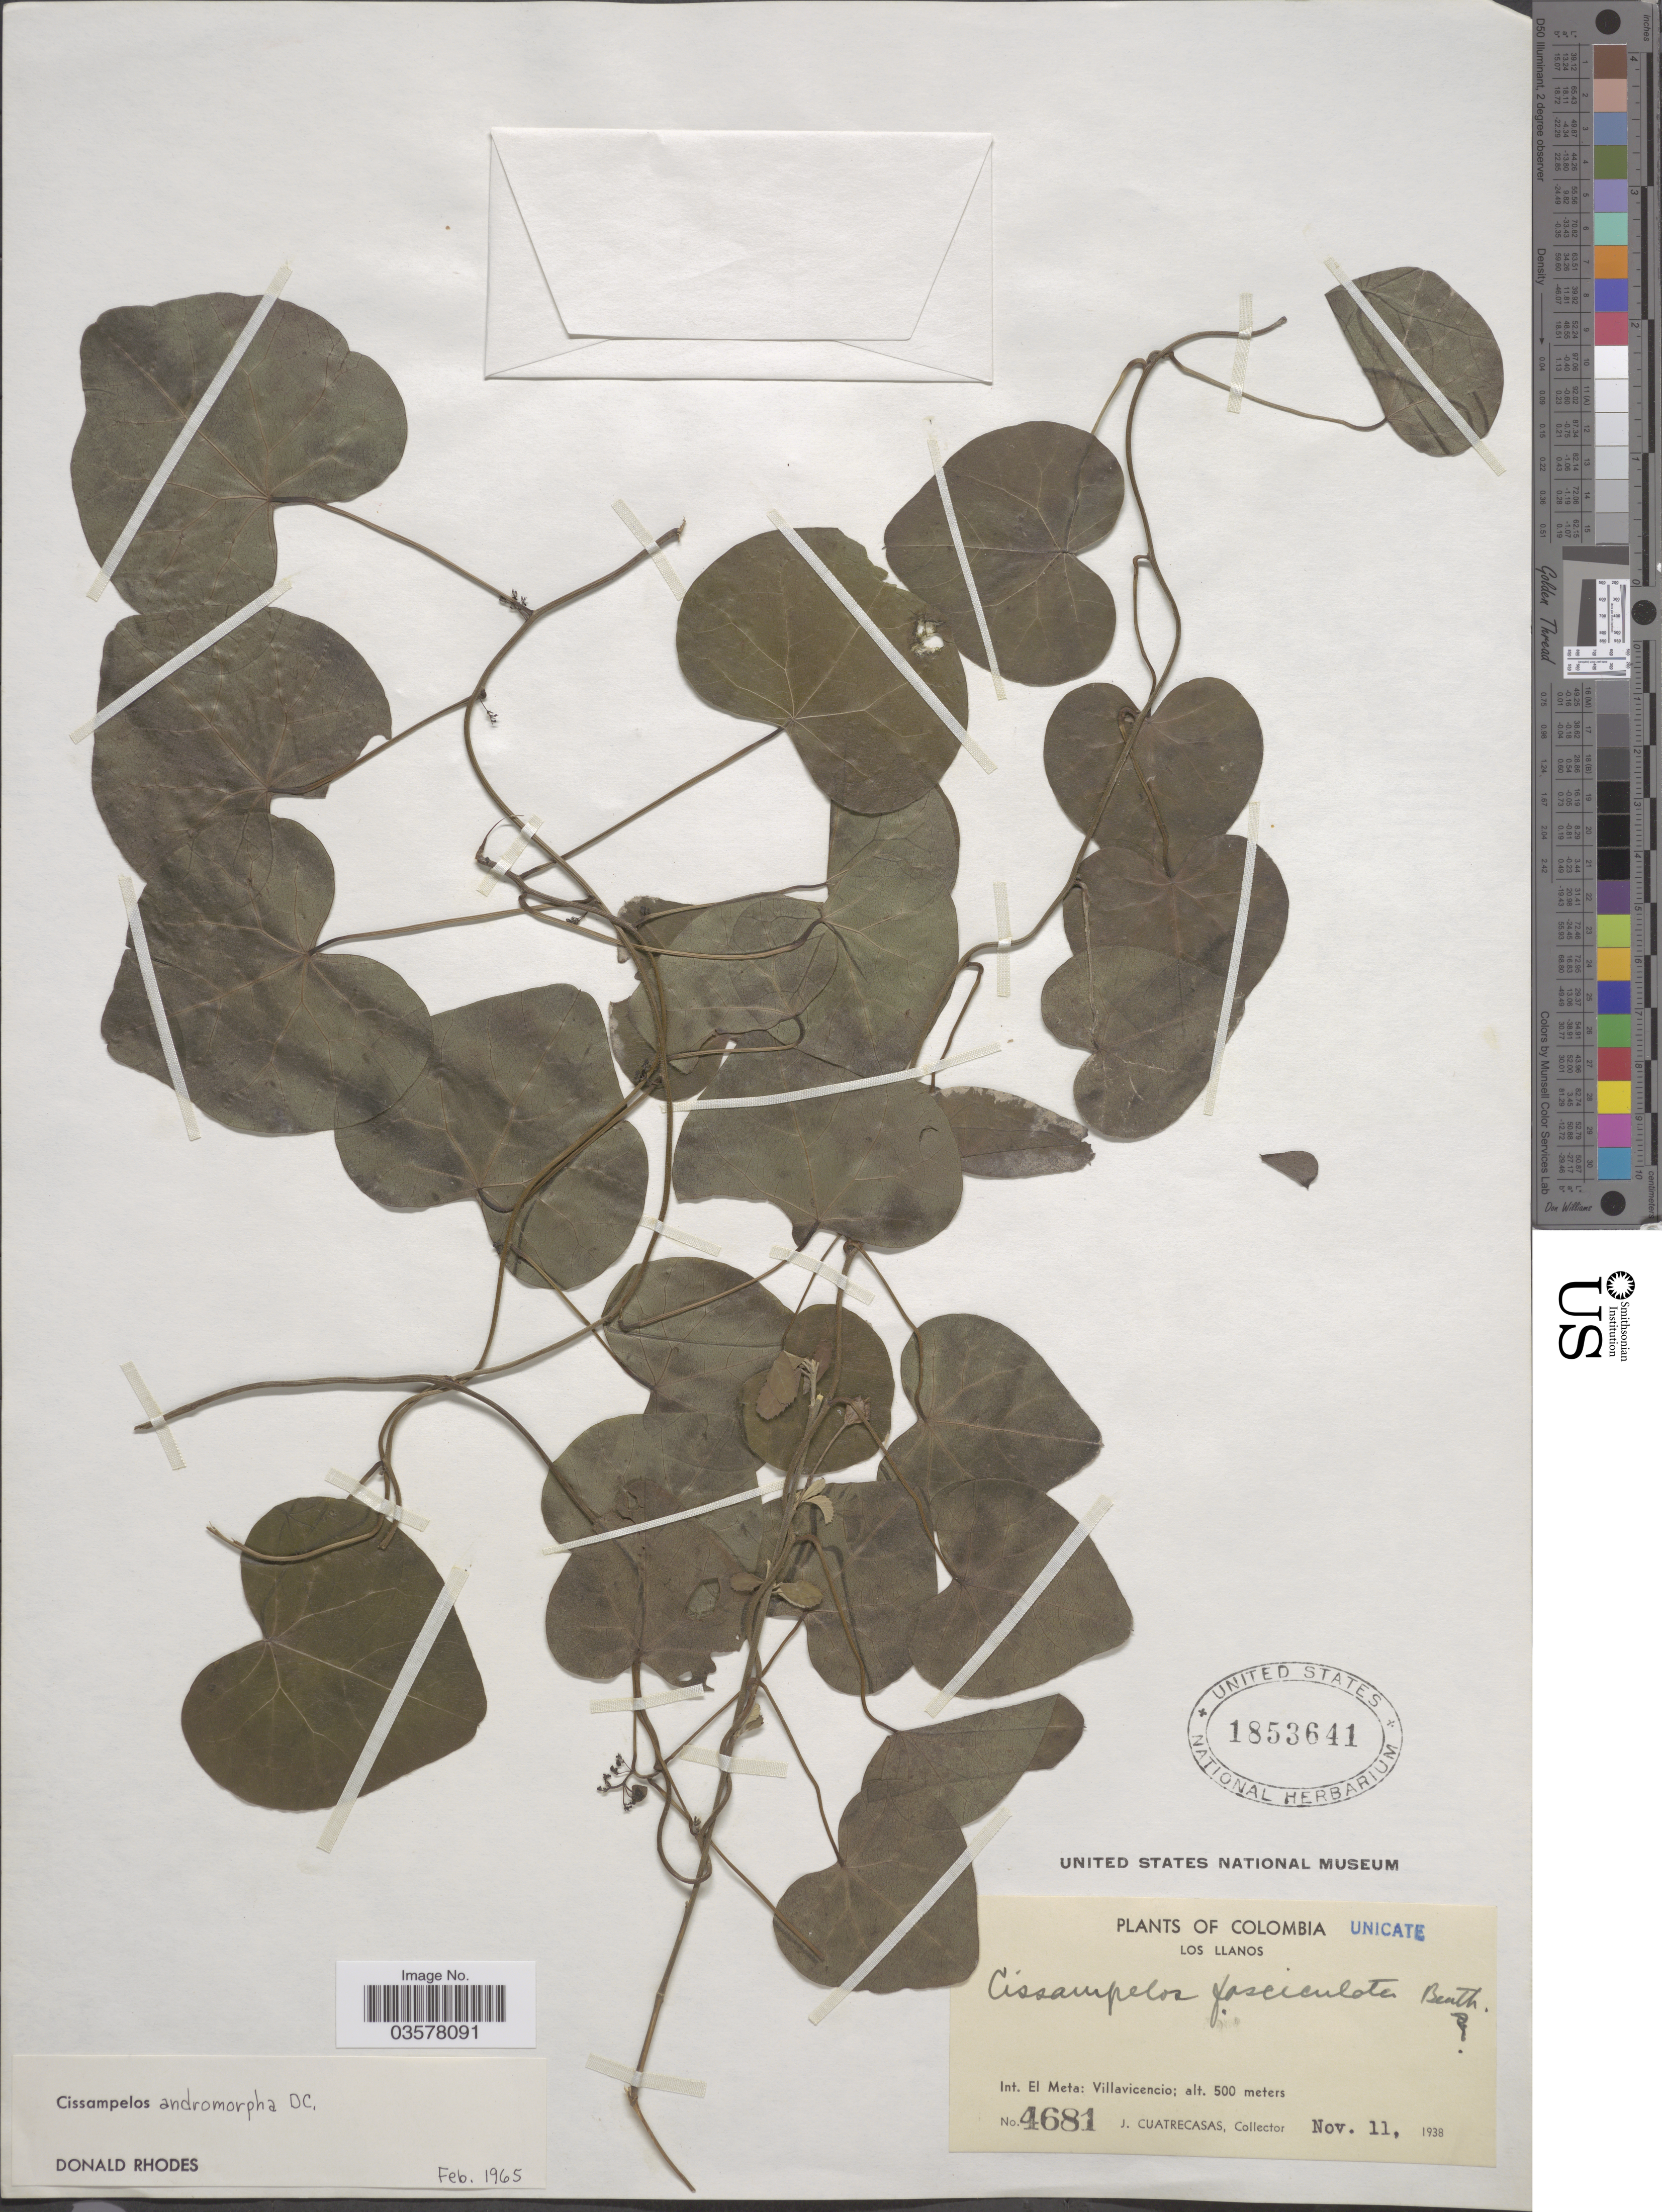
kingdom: Plantae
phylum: Tracheophyta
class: Magnoliopsida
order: Ranunculales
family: Menispermaceae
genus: Cissampelos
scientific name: Cissampelos andromorpha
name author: DC.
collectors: J. Cuatrecasas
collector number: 4681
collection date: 1938-11-11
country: Colombia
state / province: Meta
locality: Los Llanos. Int. El Meta: Villavicencio.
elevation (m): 500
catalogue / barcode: US 1853641